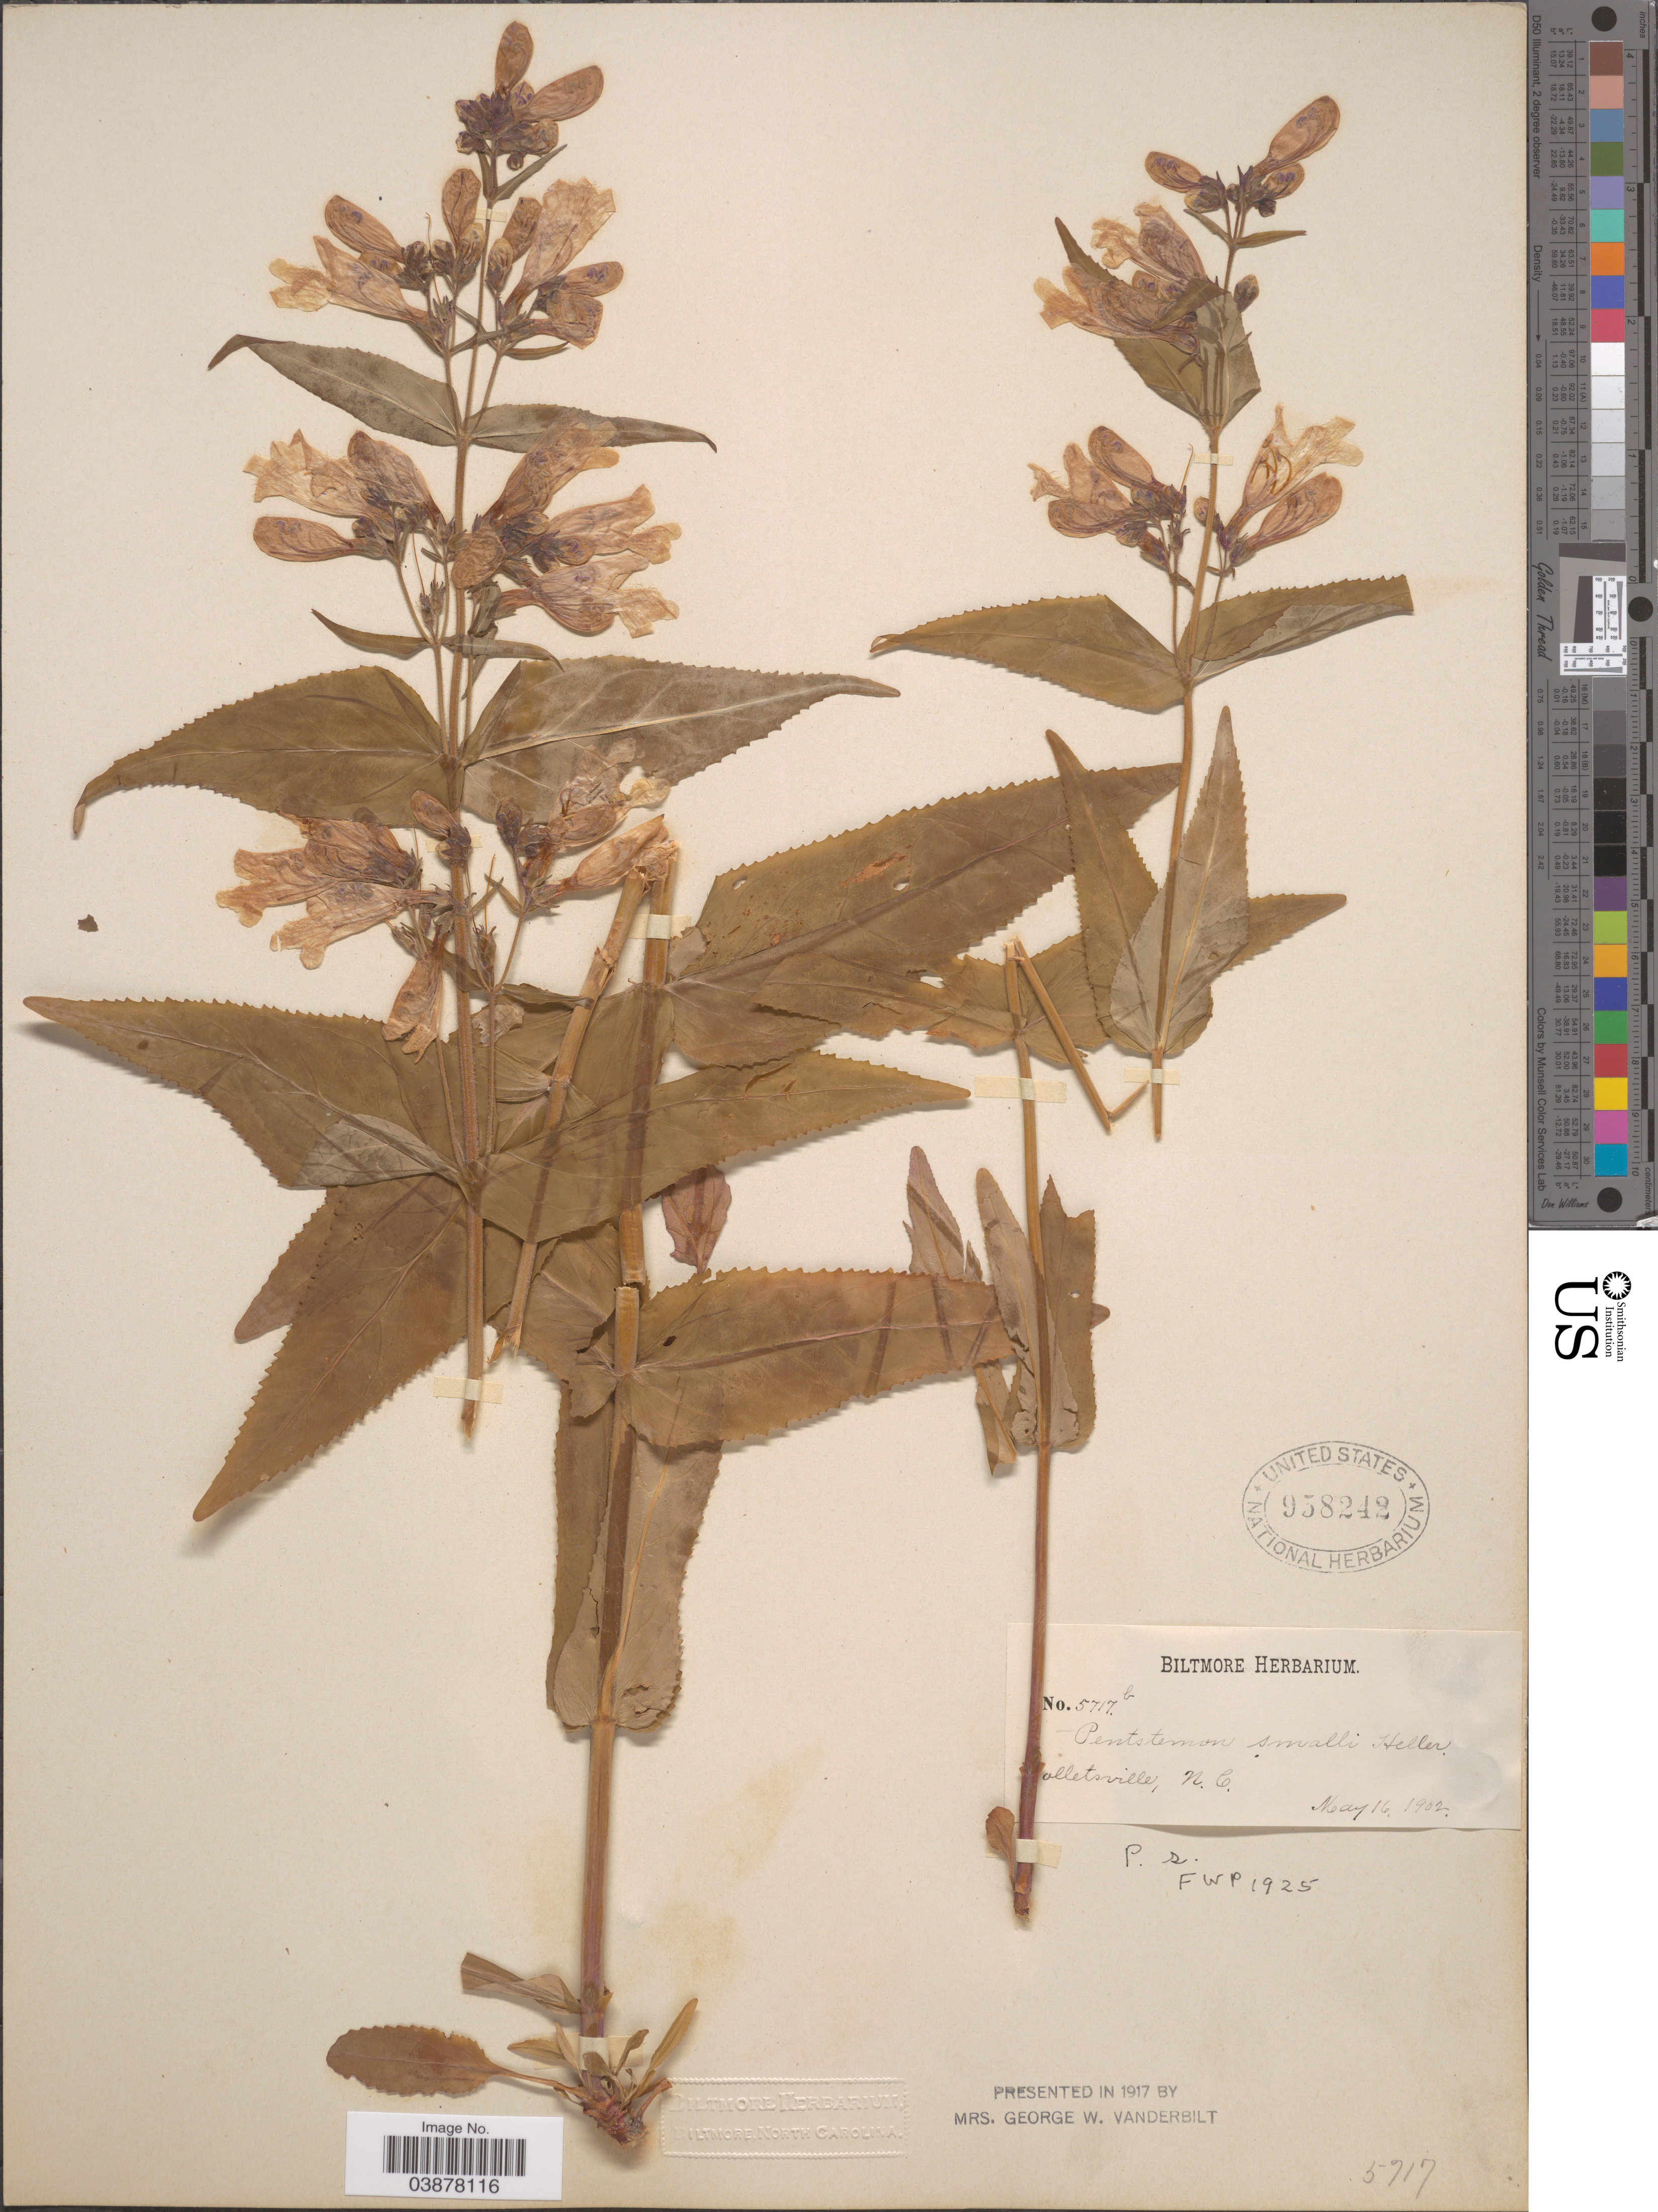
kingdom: Plantae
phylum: Tracheophyta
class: Magnoliopsida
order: Lamiales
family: Plantaginaceae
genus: Penstemon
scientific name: Penstemon smallii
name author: A. Heller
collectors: ex herb. Biltmore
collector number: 5717b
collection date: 1902-05-16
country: United States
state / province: North Carolina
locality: [illegible text]olletsville.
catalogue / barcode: US 958242